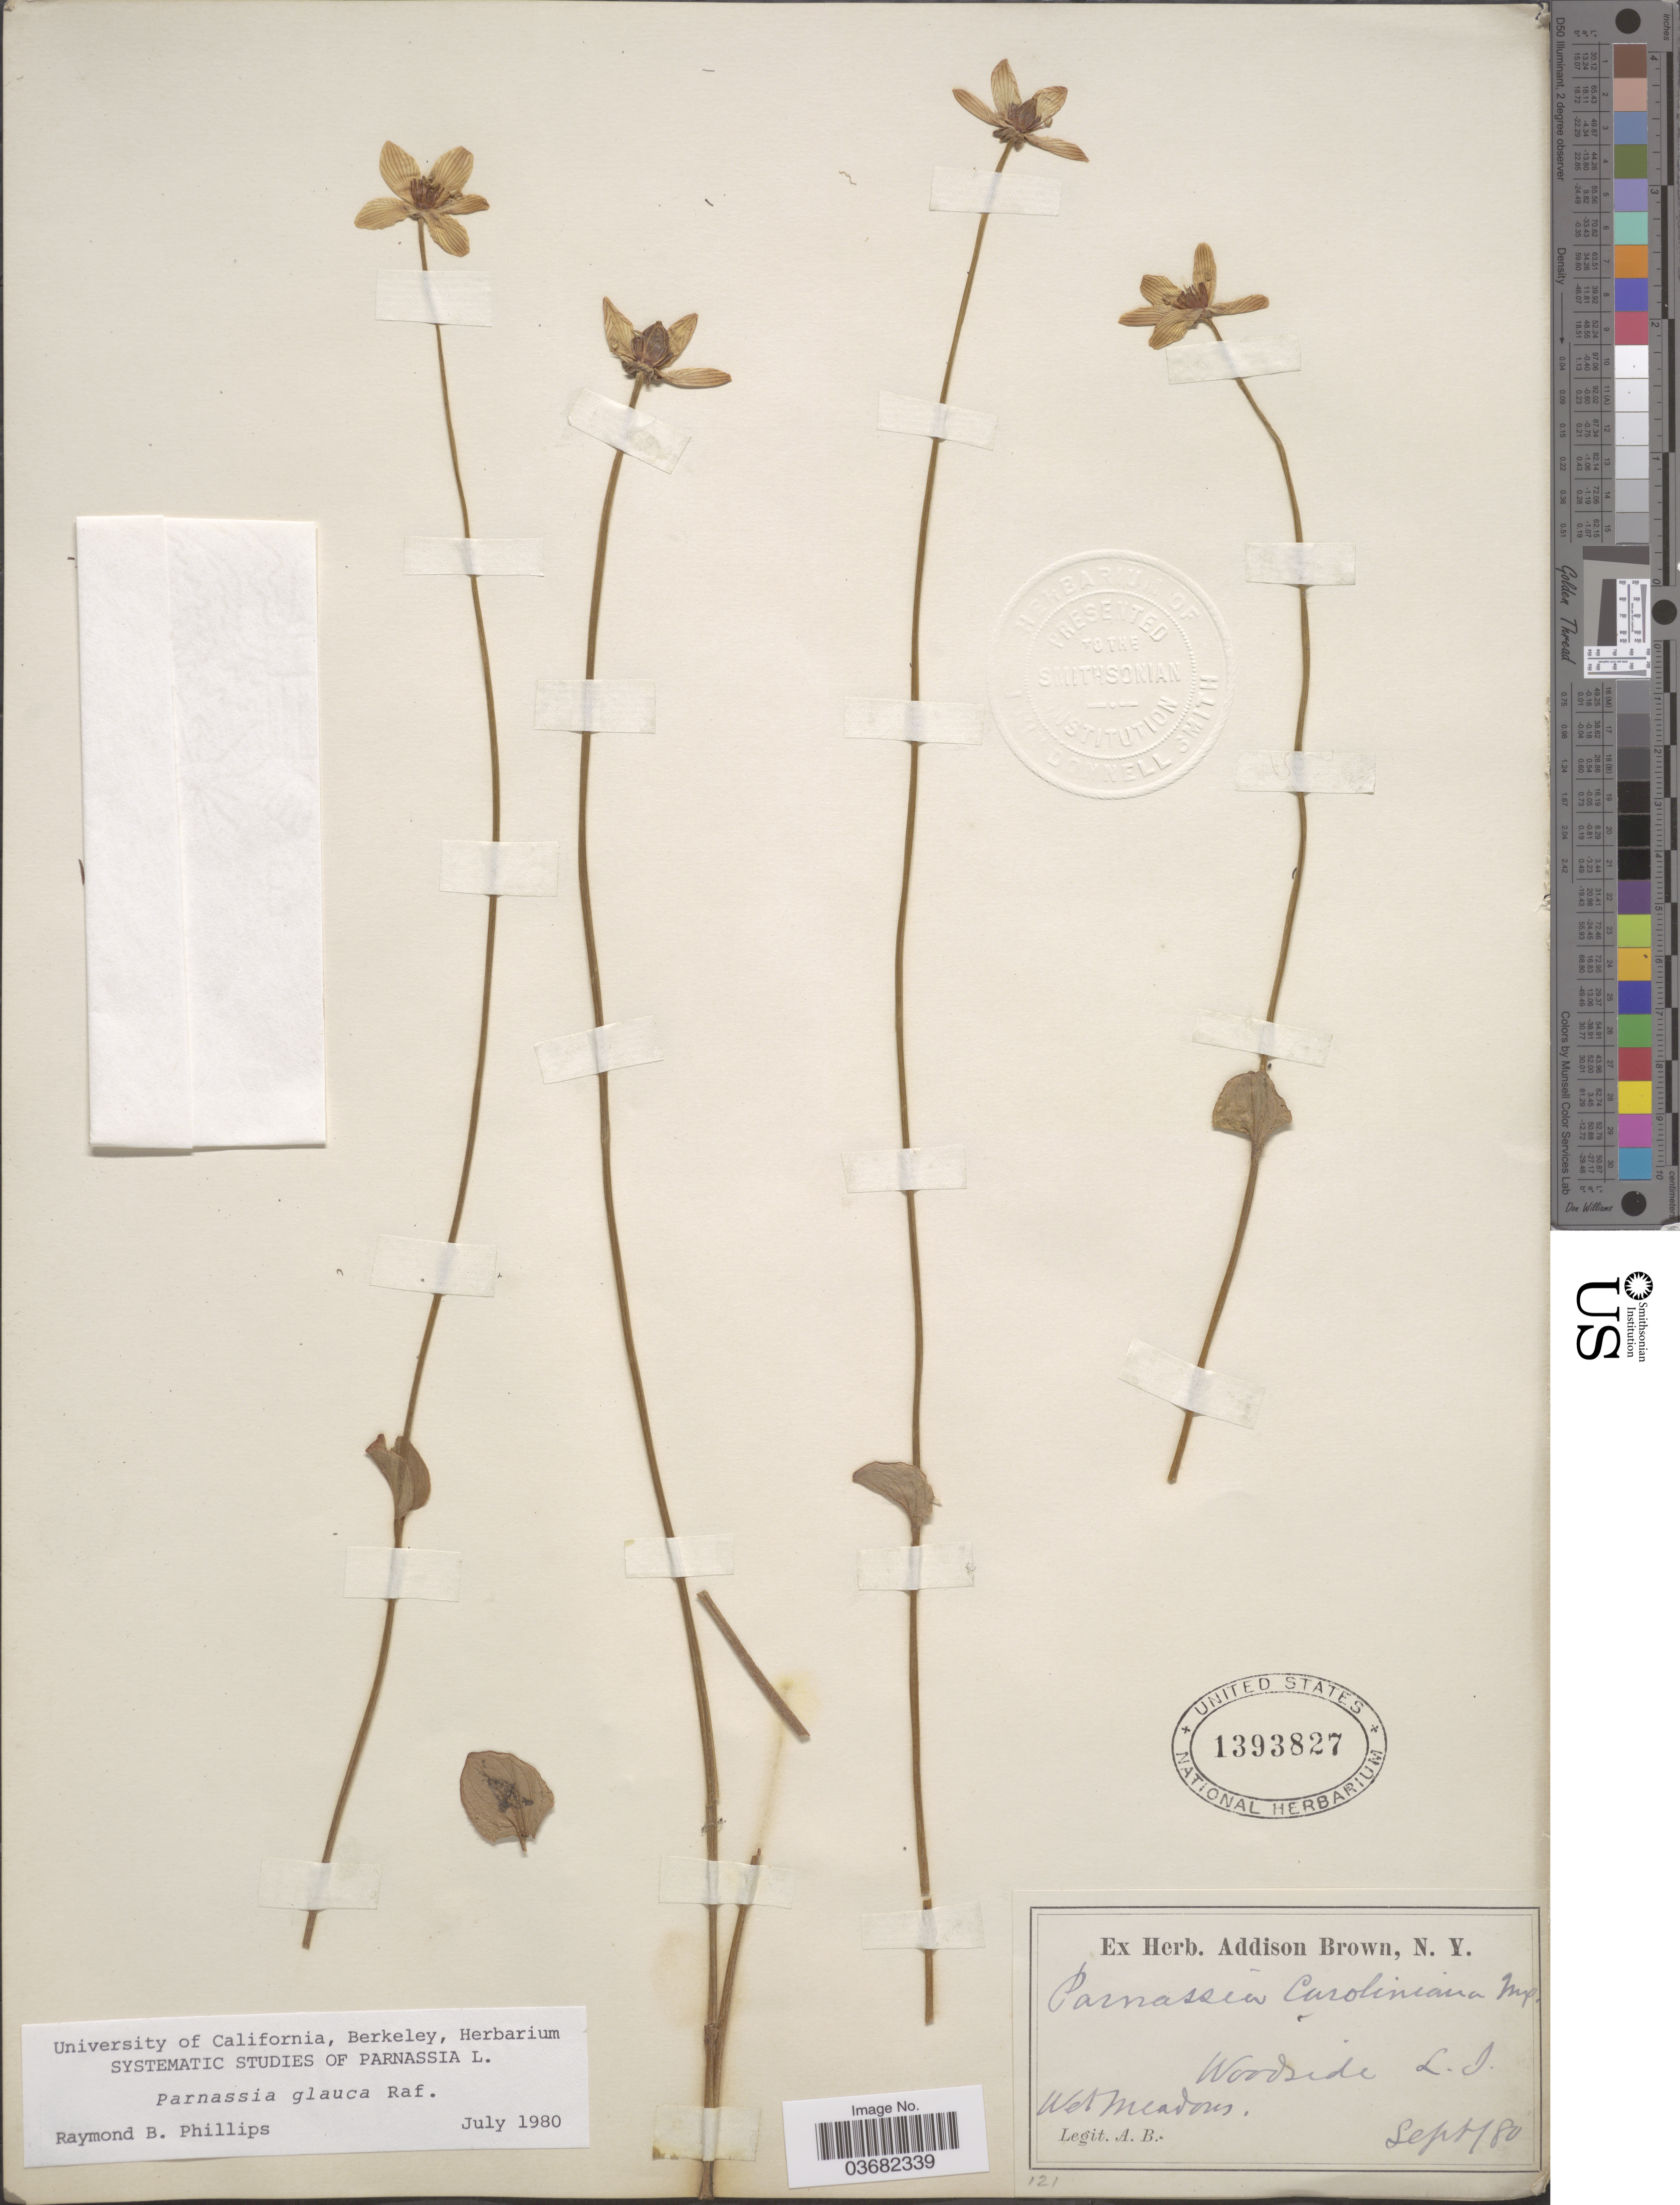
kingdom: Plantae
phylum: Tracheophyta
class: Magnoliopsida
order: Celastrales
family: Parnassiaceae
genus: Parnassia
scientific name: Parnassia glauca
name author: Raf.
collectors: A. Brown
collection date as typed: Transcribed d/m/y: 1/9/80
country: United States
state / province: New York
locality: Woodside. L. I.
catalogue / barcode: US 1393827